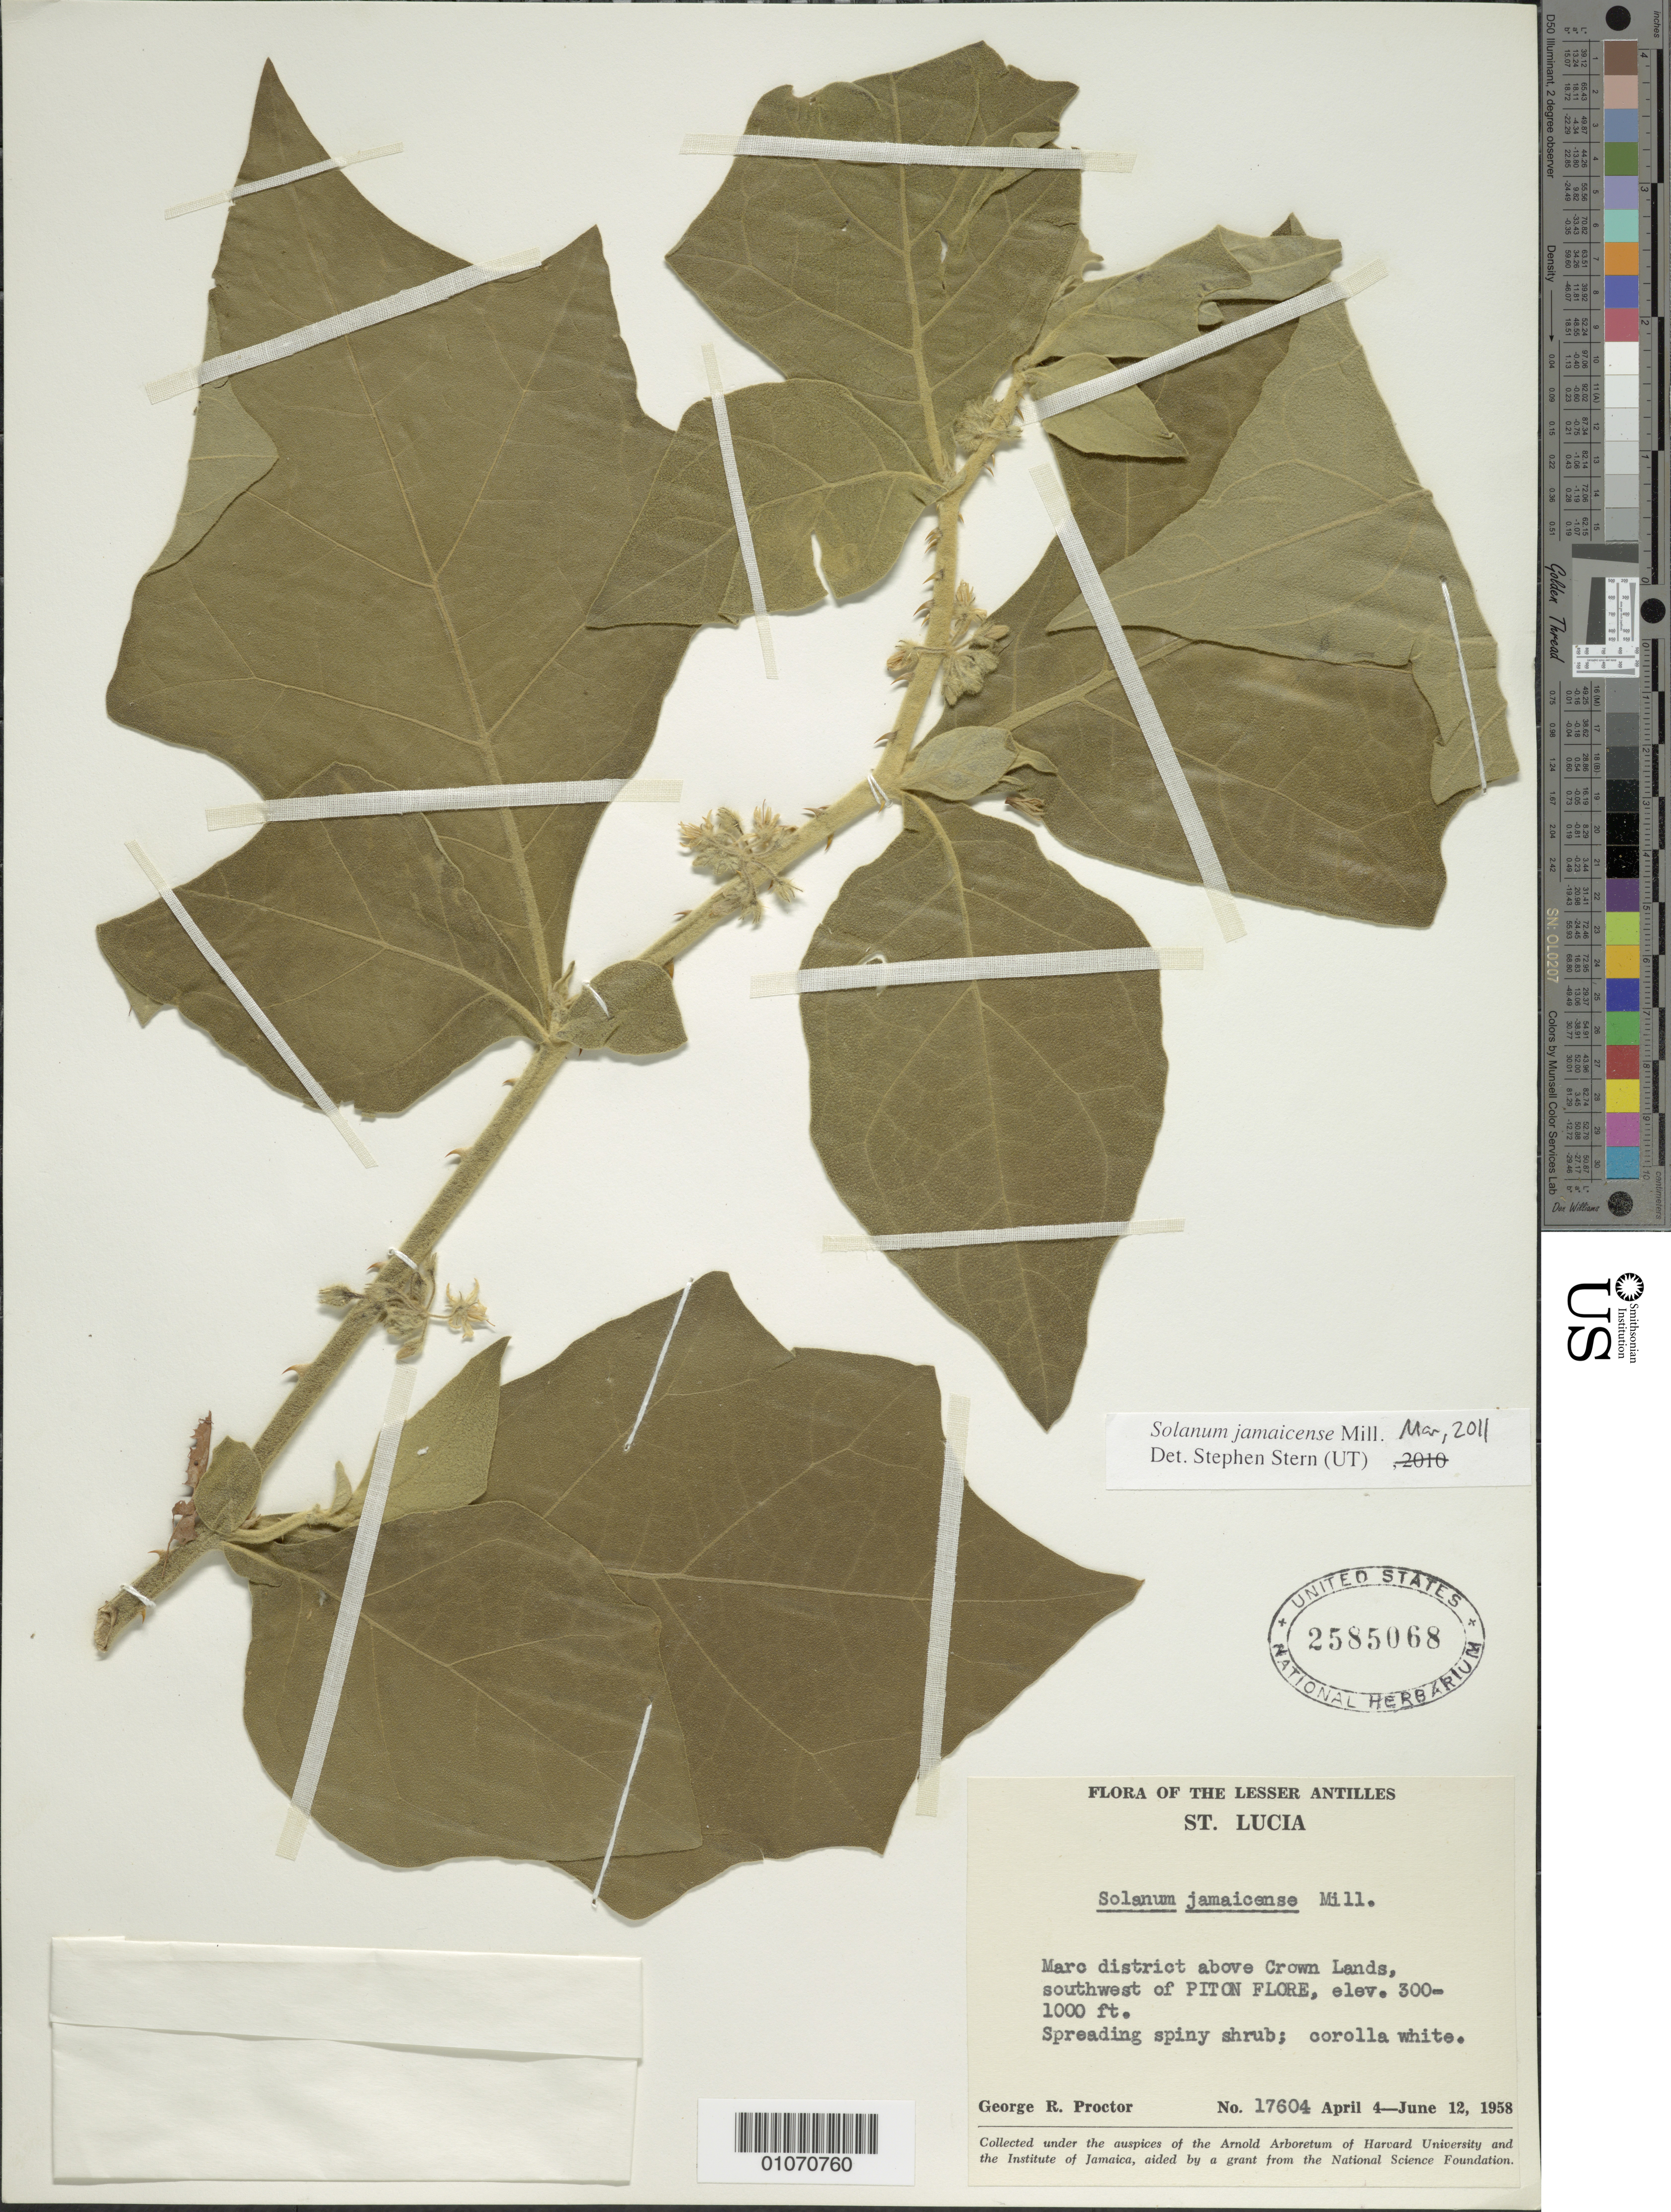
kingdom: Plantae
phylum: Tracheophyta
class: Magnoliopsida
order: Solanales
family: Solanaceae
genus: Solanum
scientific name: Solanum jamaicense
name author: Mill.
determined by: Stern, S. R., (UT)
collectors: G. R. Proctor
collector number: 17604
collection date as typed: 04 Apr 1958 to 12 Jun 1958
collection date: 1958-04-04/1958-06-12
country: St. Lucia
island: St. Lucia I.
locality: Marc district above Crown Lands, SW of Piton Flore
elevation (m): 91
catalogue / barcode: US 2585068